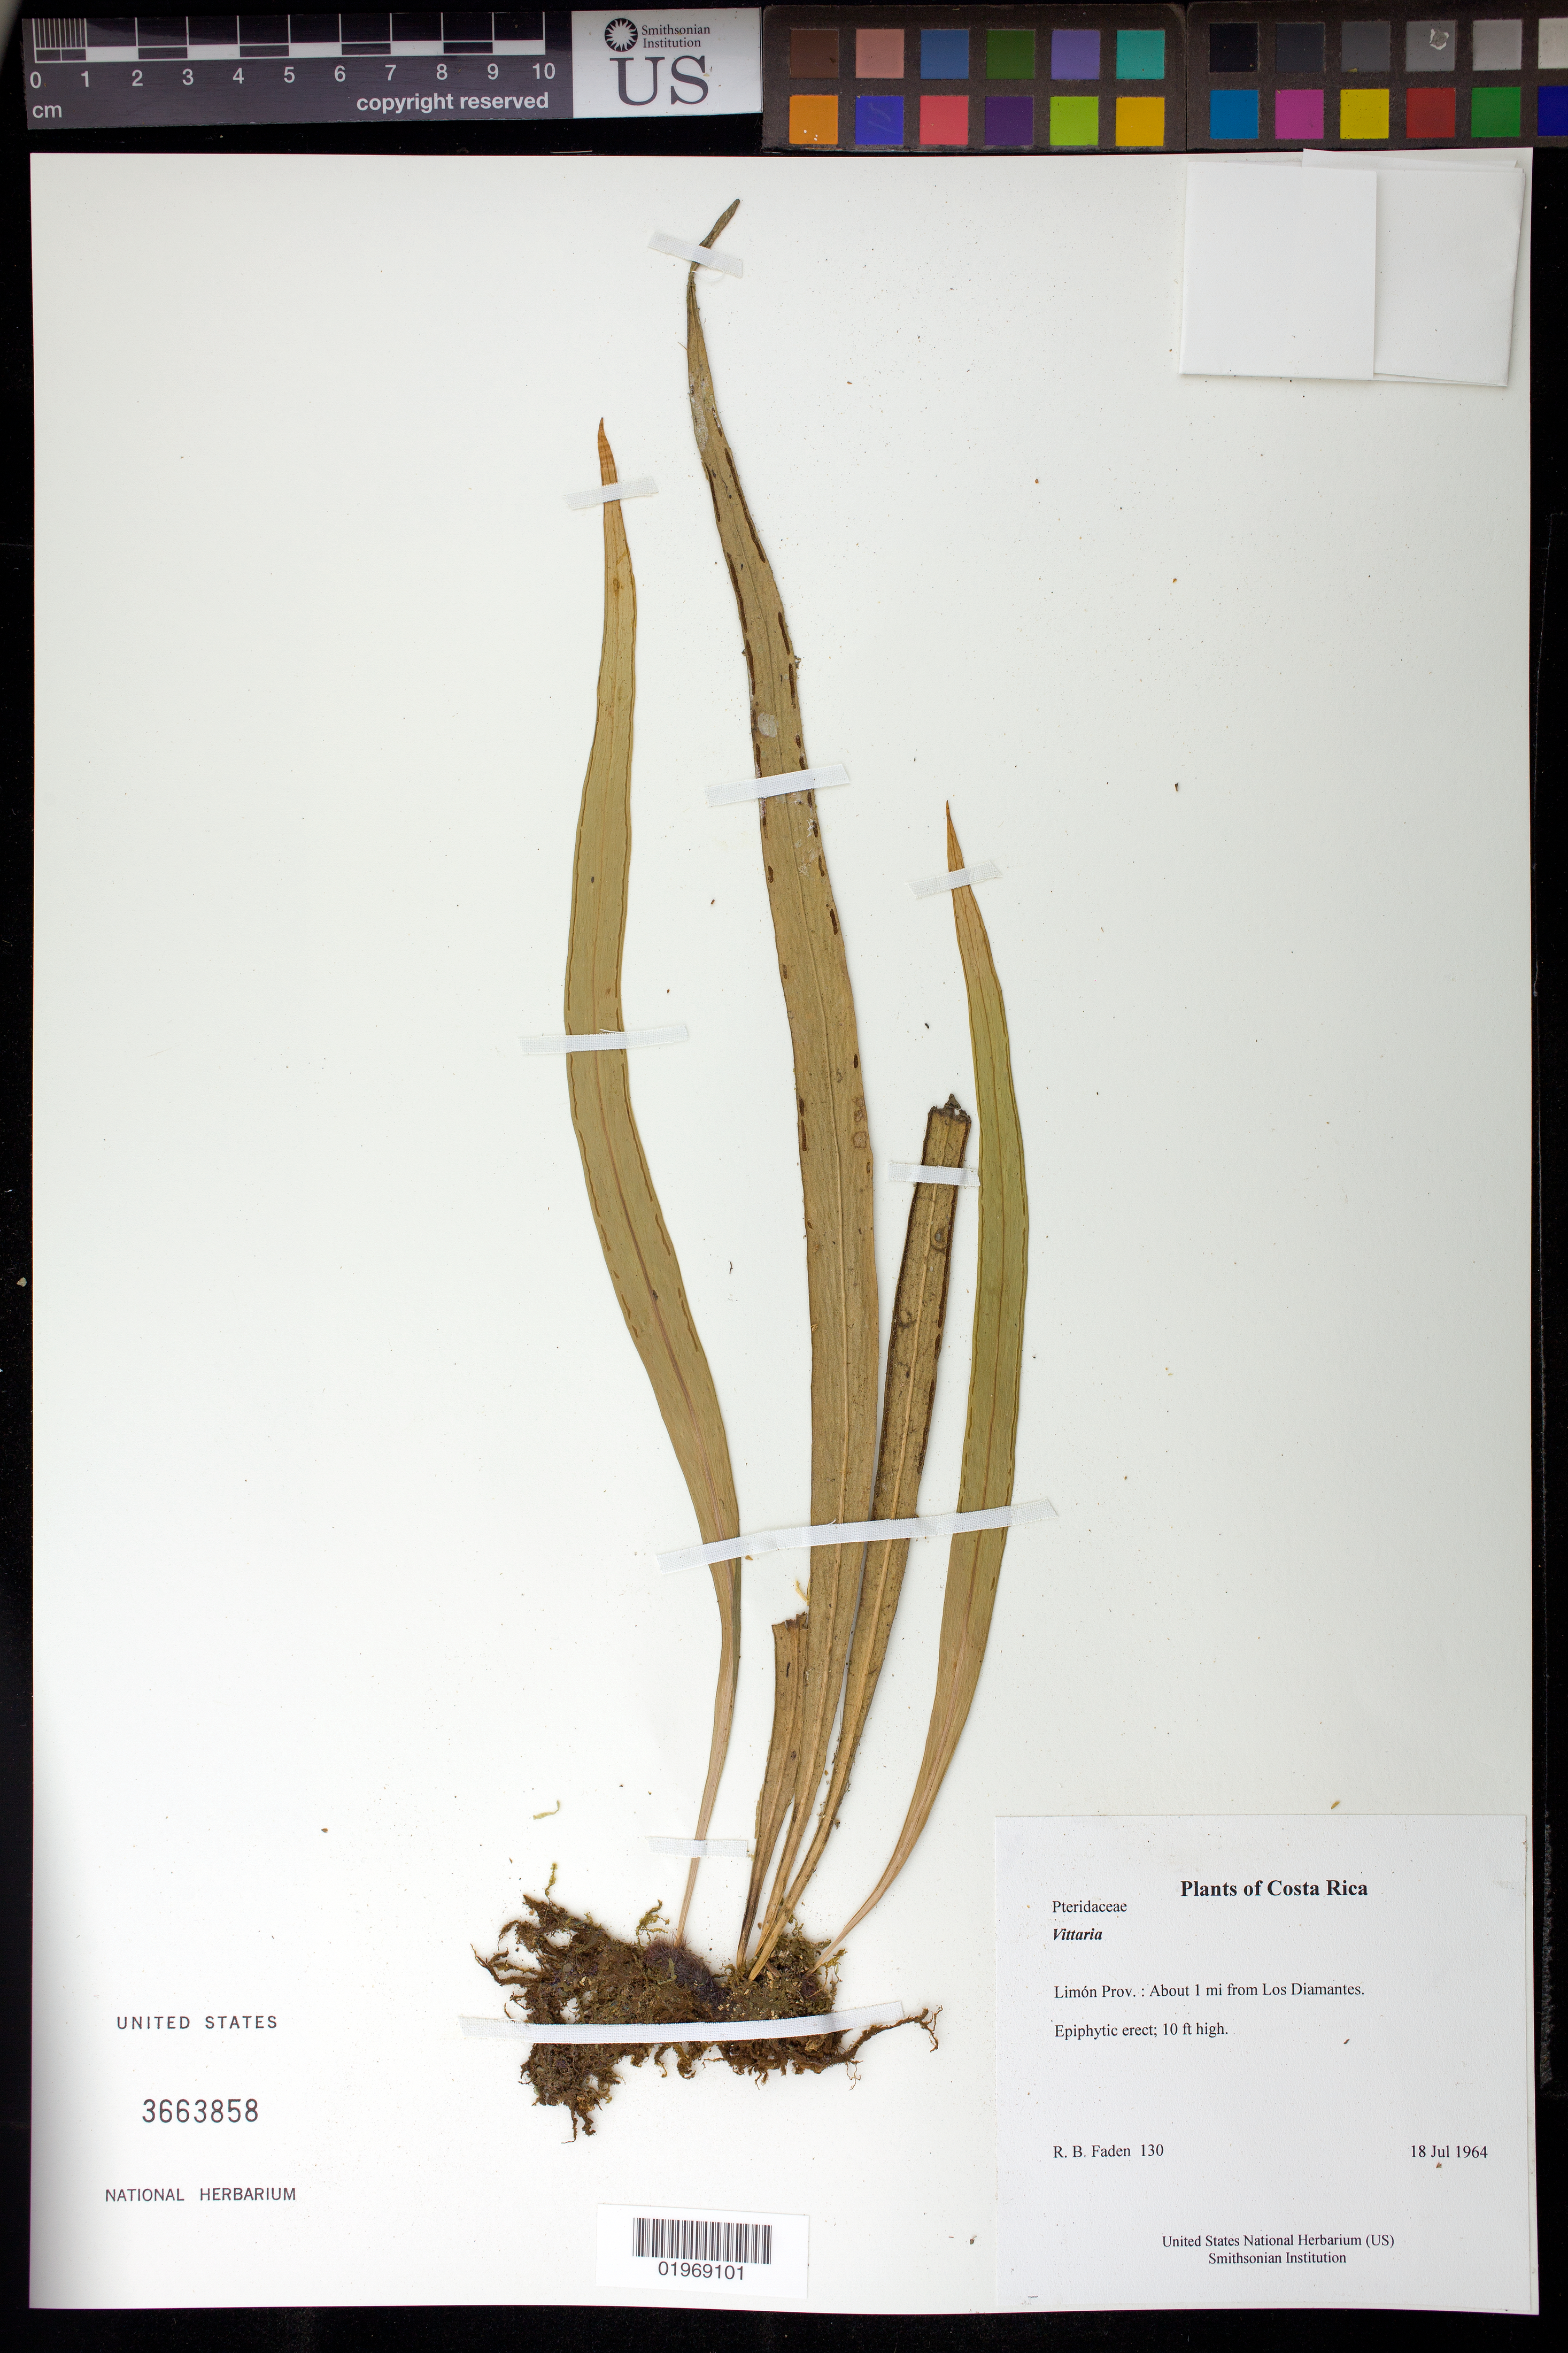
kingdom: Plantae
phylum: Tracheophyta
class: Polypodiopsida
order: Polypodiales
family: Pteridaceae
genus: Vittaria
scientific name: Vittaria sp.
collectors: R. B. Faden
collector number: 130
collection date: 1964-07-18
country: Costa Rica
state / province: Limón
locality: About 1 mi from Los Diamantes.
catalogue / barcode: US 3663858